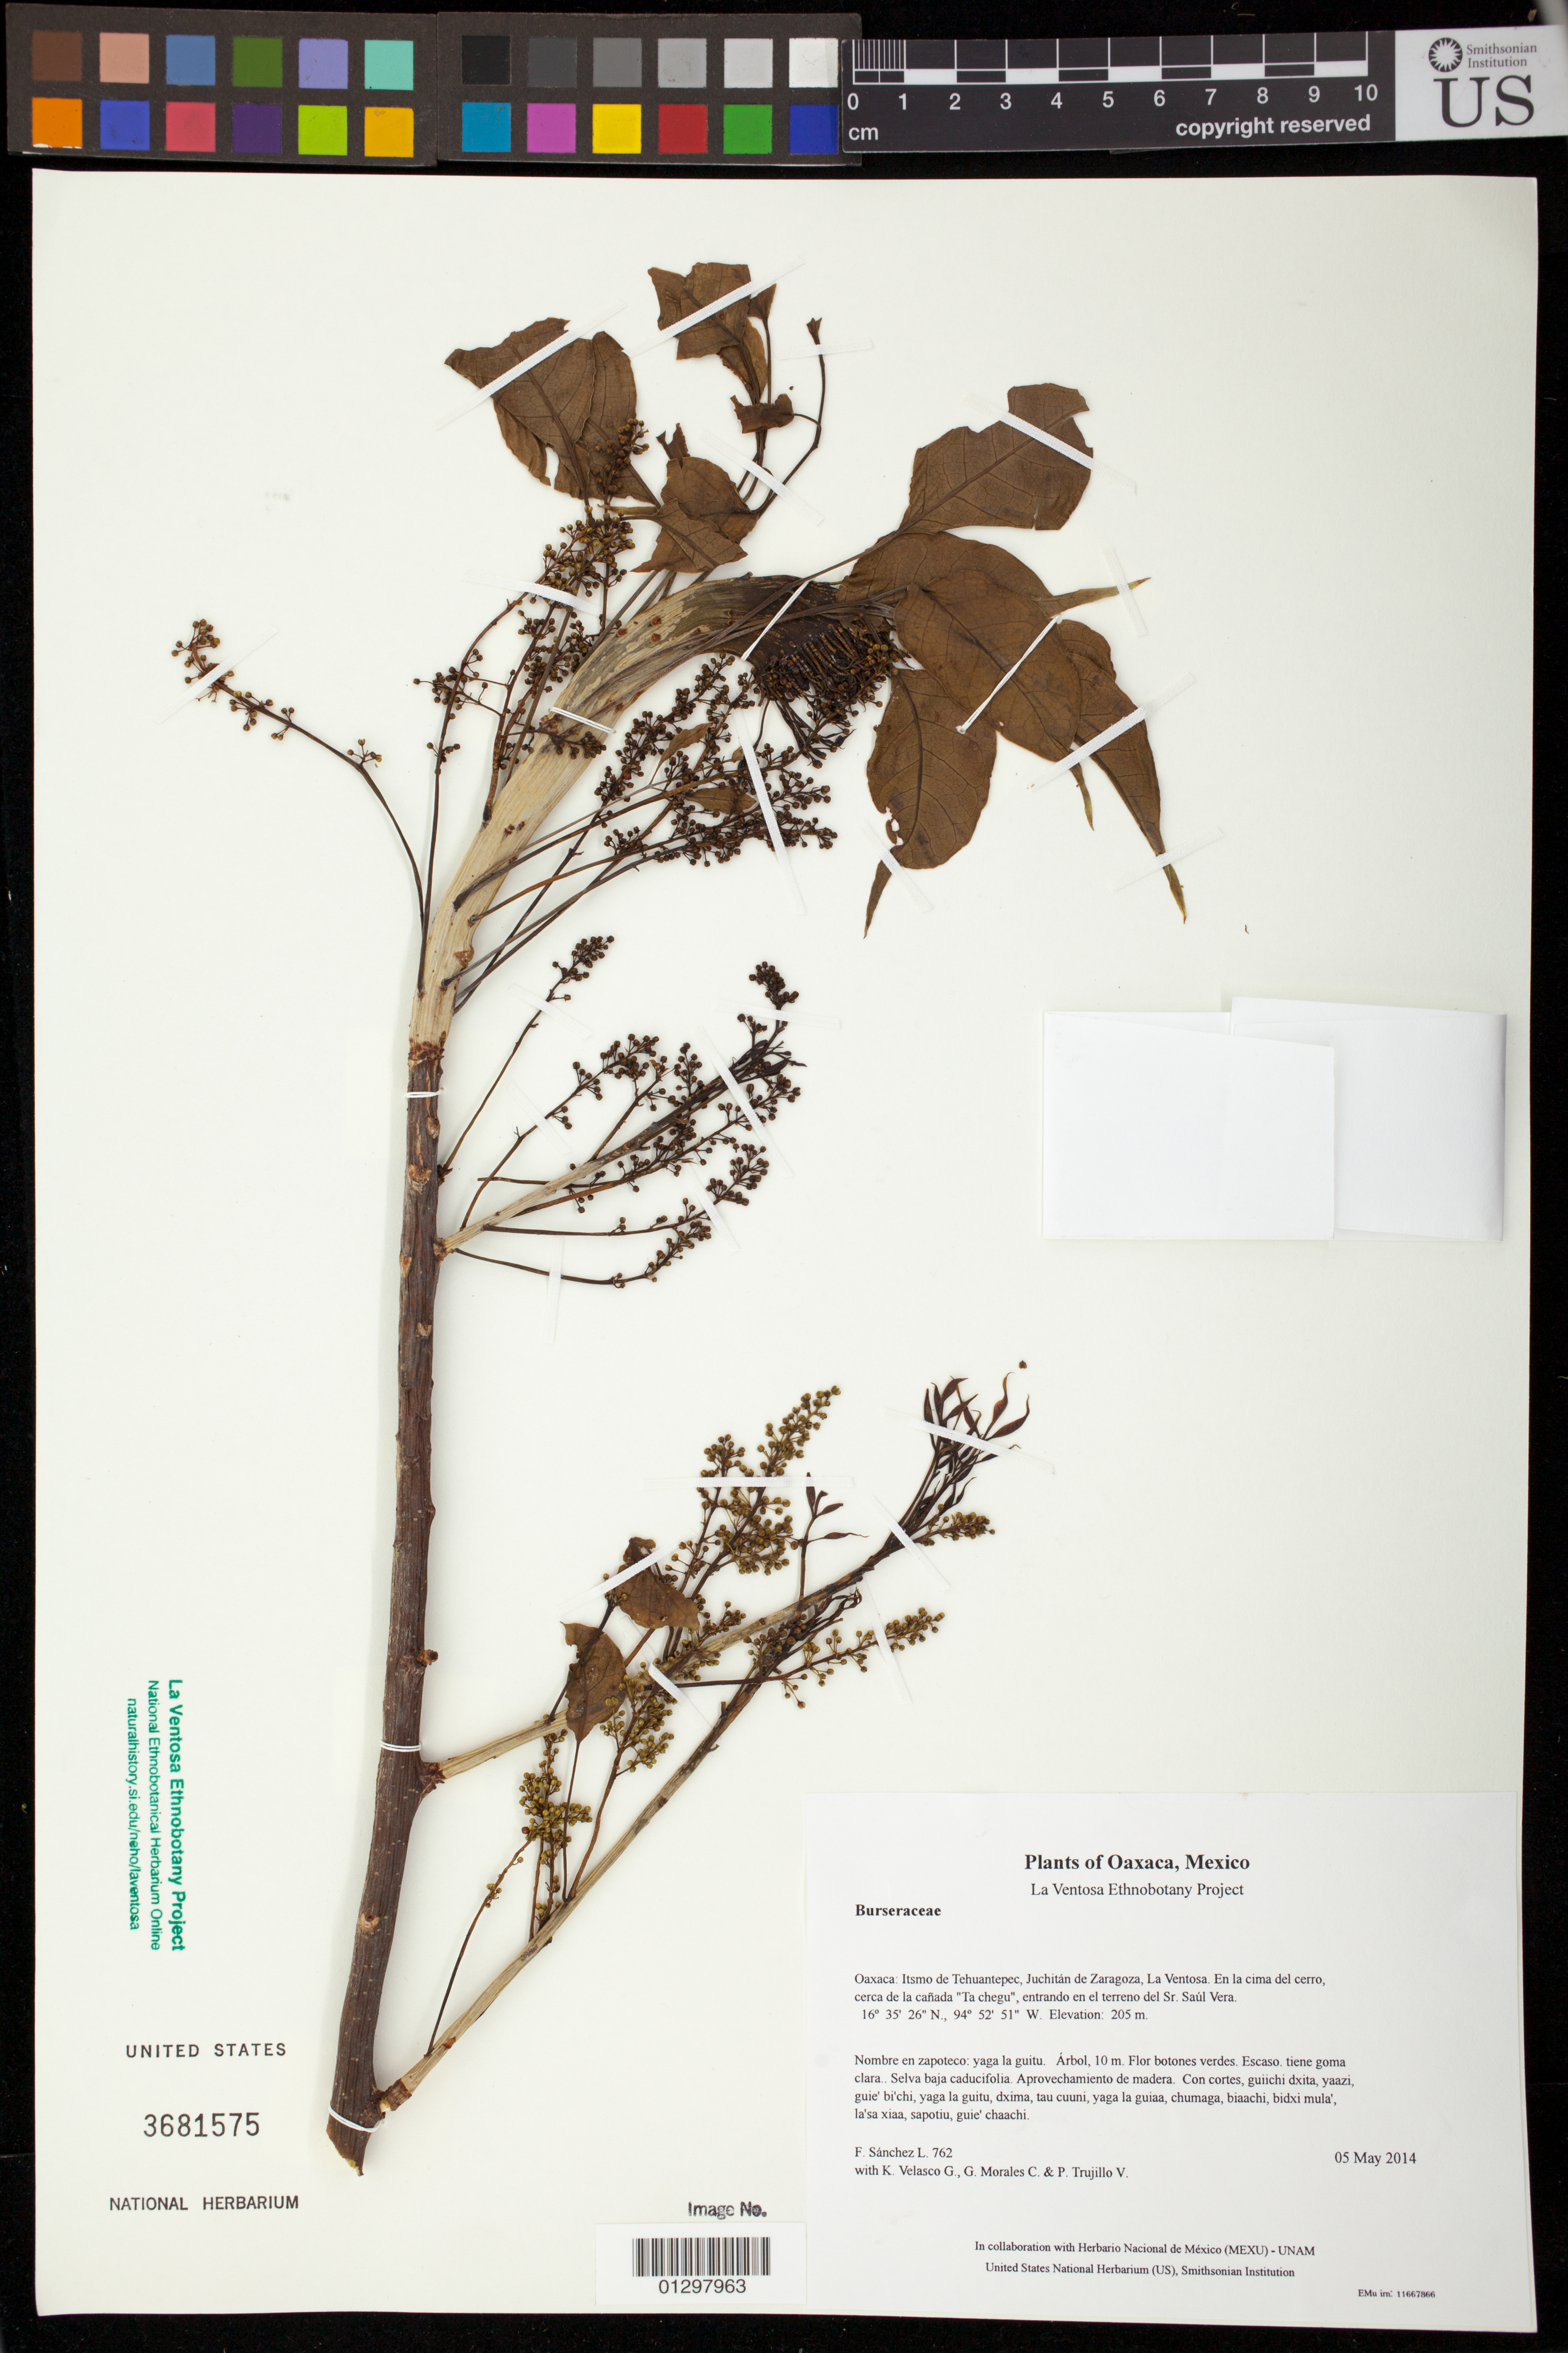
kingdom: Plantae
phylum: Tracheophyta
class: Magnoliopsida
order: Sapindales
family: Burseraceae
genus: Bursera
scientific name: Bursera ovalifolia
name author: (Schltdl.) Engl.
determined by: Medina-Lemos, Rosalinda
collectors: F. Sánchez L., K. Velasco G., G. Morales C. & P. Trujillo V.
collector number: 762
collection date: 2014-05-05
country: Mexico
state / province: Oaxaca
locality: Itsmo de Tehuantepec, Juchitán de Zaragoza, La Ventosa. En la cima del cerro, cerca de la cañada "Ta chegu", entrando en el terreno del Sr. Saúl Vera.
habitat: Selva baja caducifolia. Aprovechamiento de madera.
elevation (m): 205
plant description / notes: JEBOT, MEXU, SERO, US; Yaga. 10 m. Guie' mudu naga'. Huaxie'.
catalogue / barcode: US 3681575